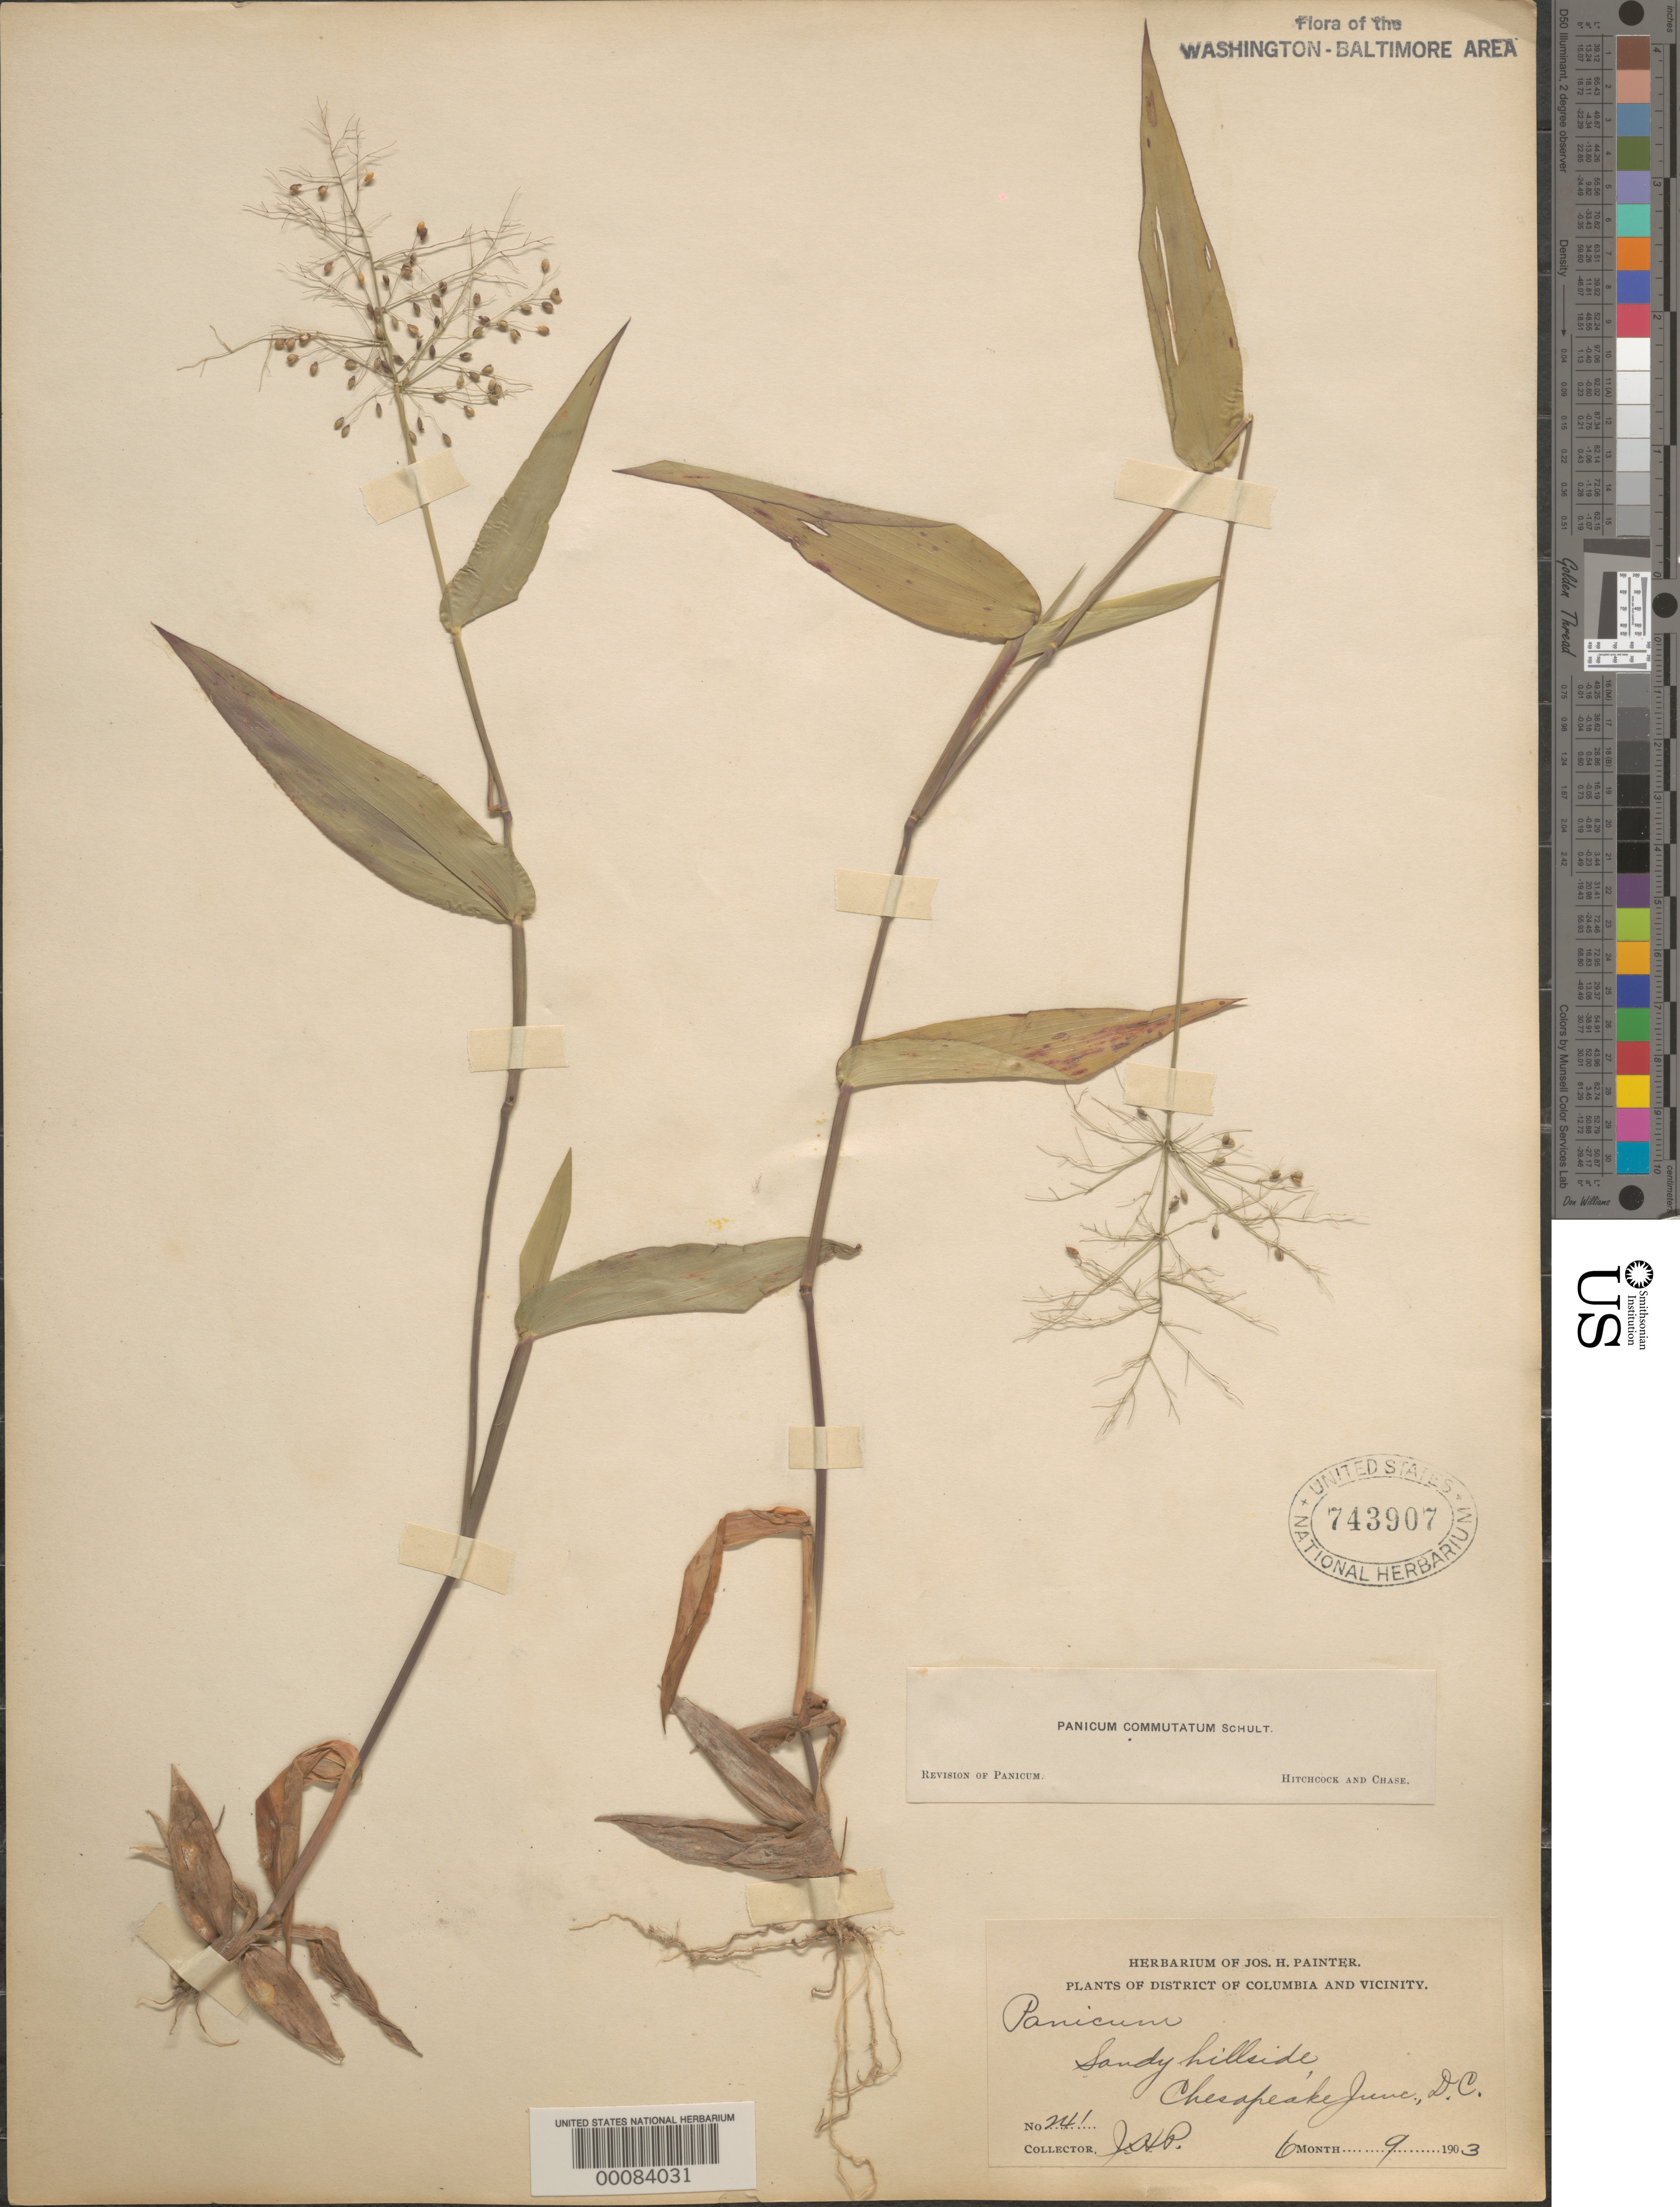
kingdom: Plantae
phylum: Tracheophyta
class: Liliopsida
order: Poales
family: Poaceae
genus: Dichanthelium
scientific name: Dichanthelium commutatum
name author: (Schult.) Gould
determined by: Hitchcock, A. S.; Chase, [M.] A.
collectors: J. H. Painter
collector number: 241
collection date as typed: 09 Jun 1903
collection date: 1903-06-09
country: United States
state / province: Maryland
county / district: Prince George's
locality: Chesapeake Junction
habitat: Sandy hillside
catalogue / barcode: US 743907